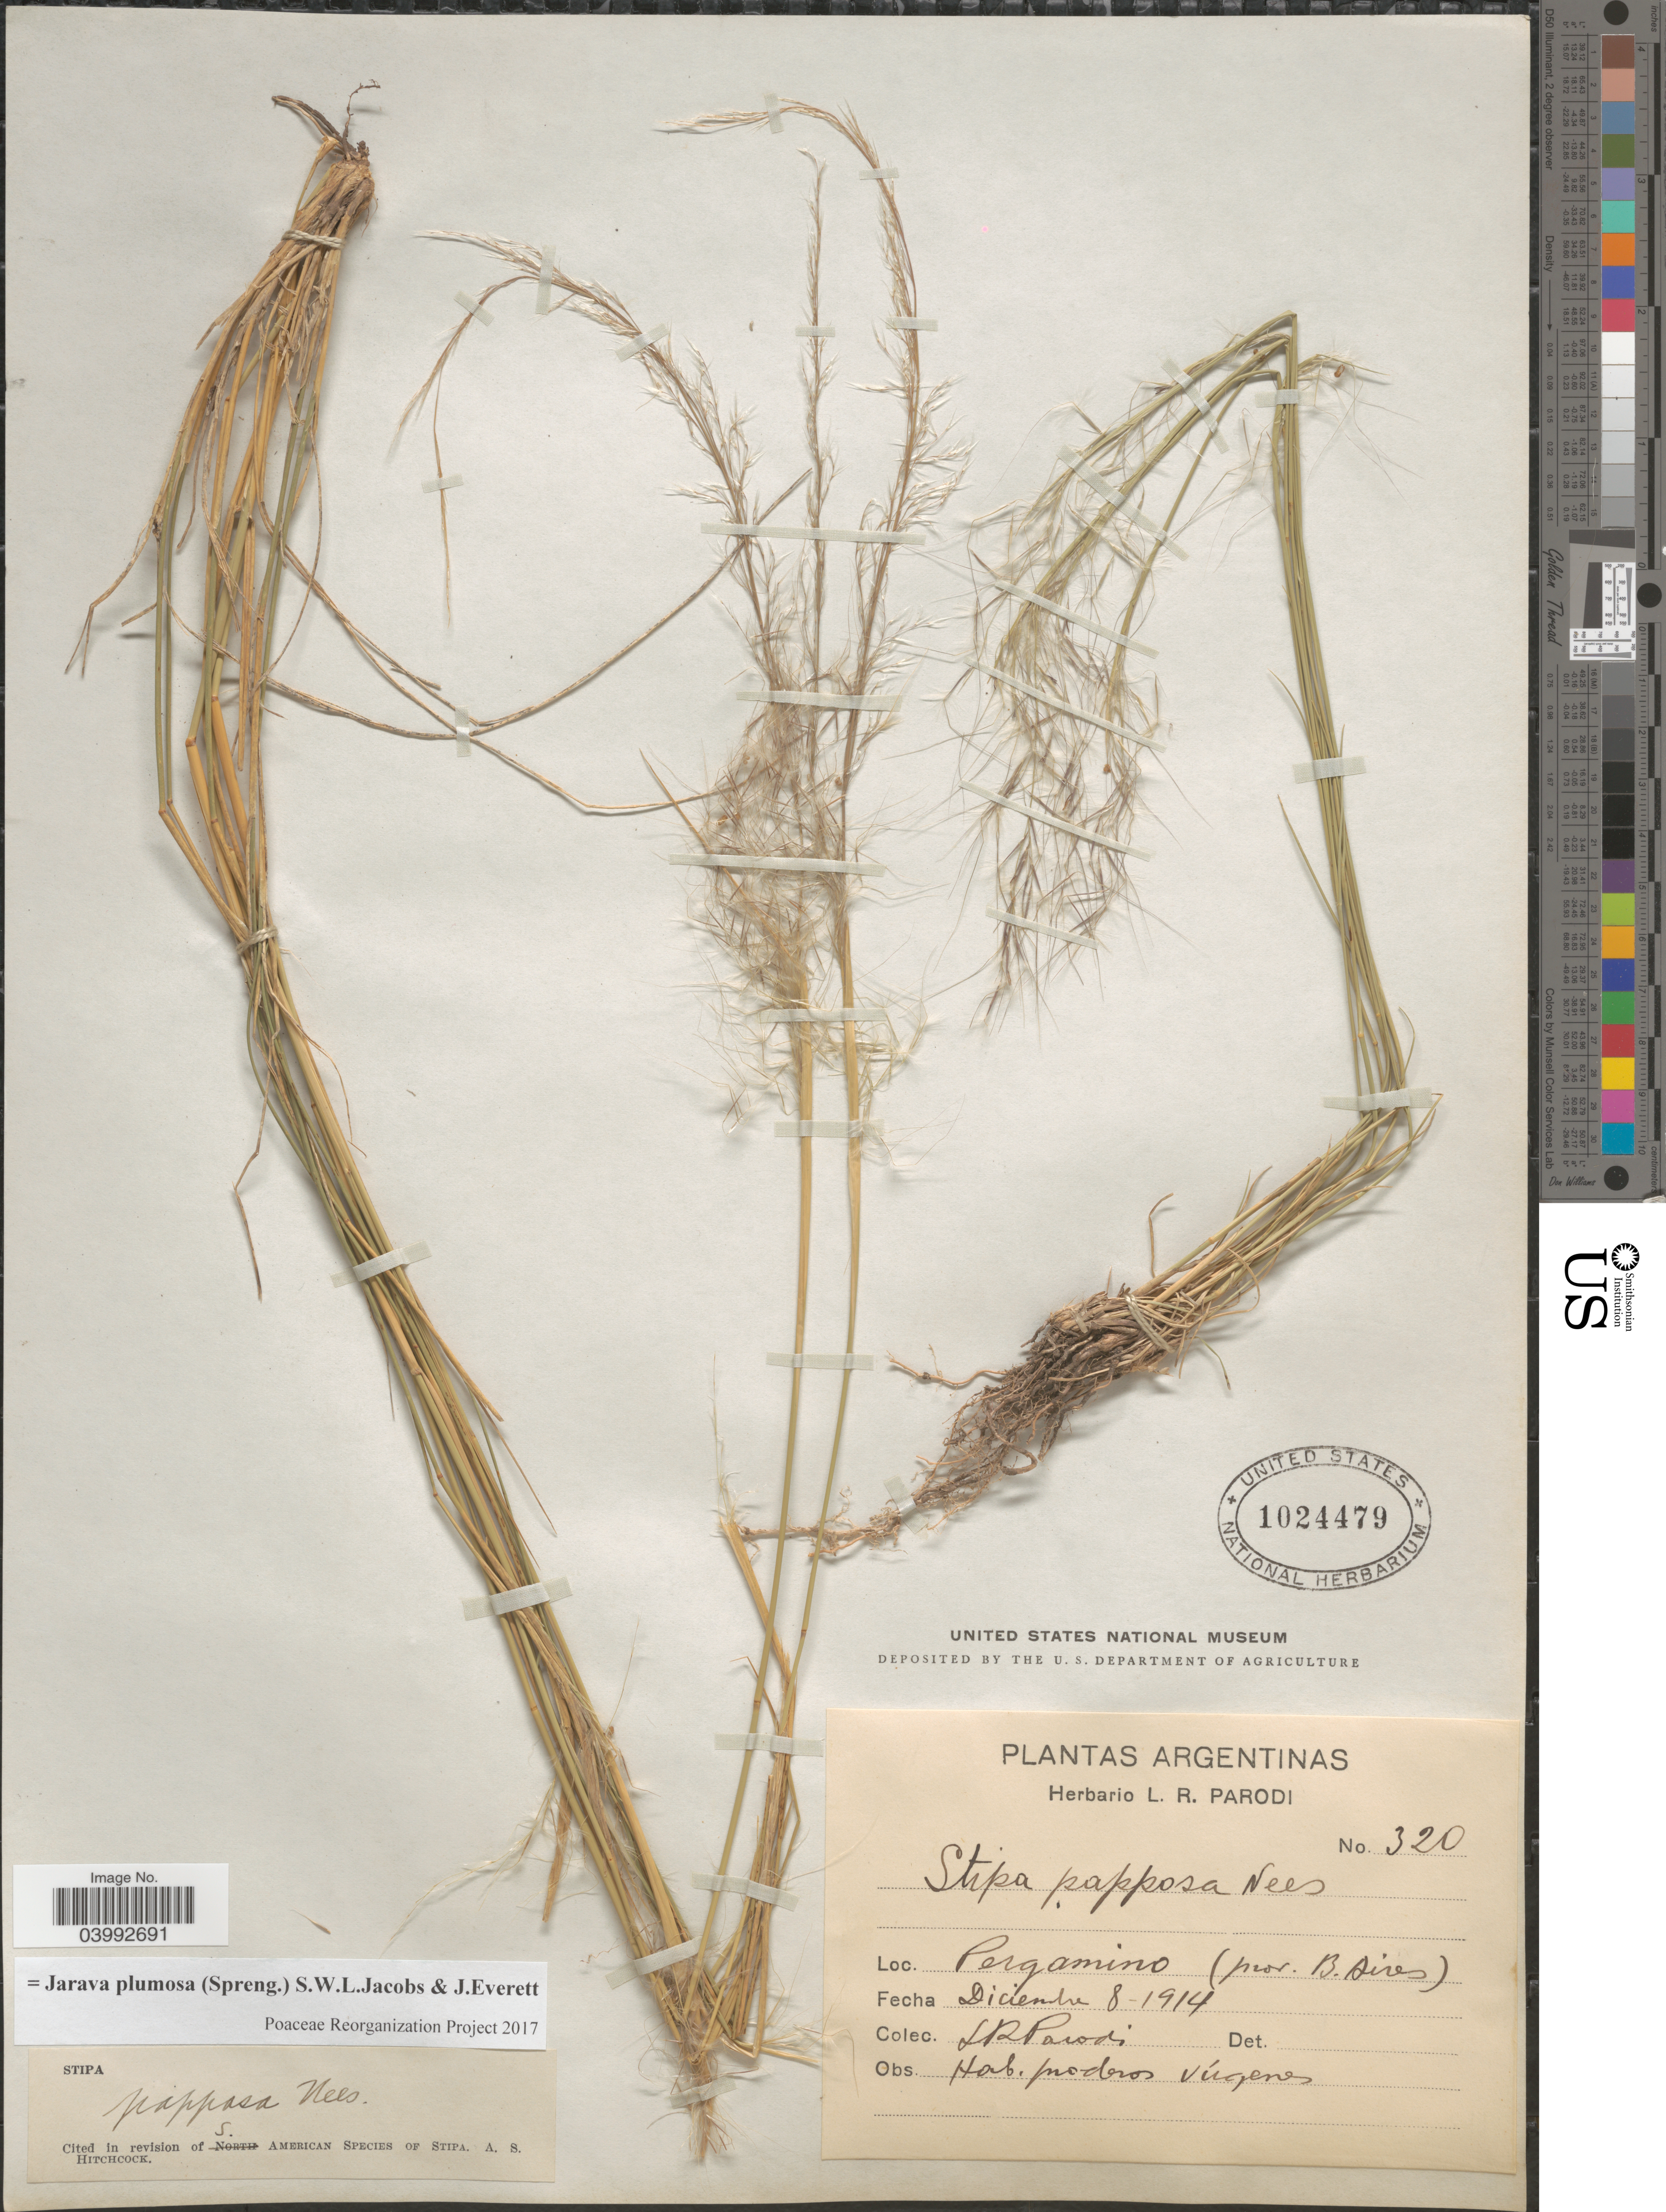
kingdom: Plantae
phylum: Tracheophyta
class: Liliopsida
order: Poales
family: Poaceae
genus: Jarava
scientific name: Jarava plumosa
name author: (Spreng.) S.W.L. Jacobs & J. Everett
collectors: L. R. Parodi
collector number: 320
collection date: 1914-12-08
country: Argentina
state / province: Buenos Aires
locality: Pergamino.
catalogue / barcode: US 1024479